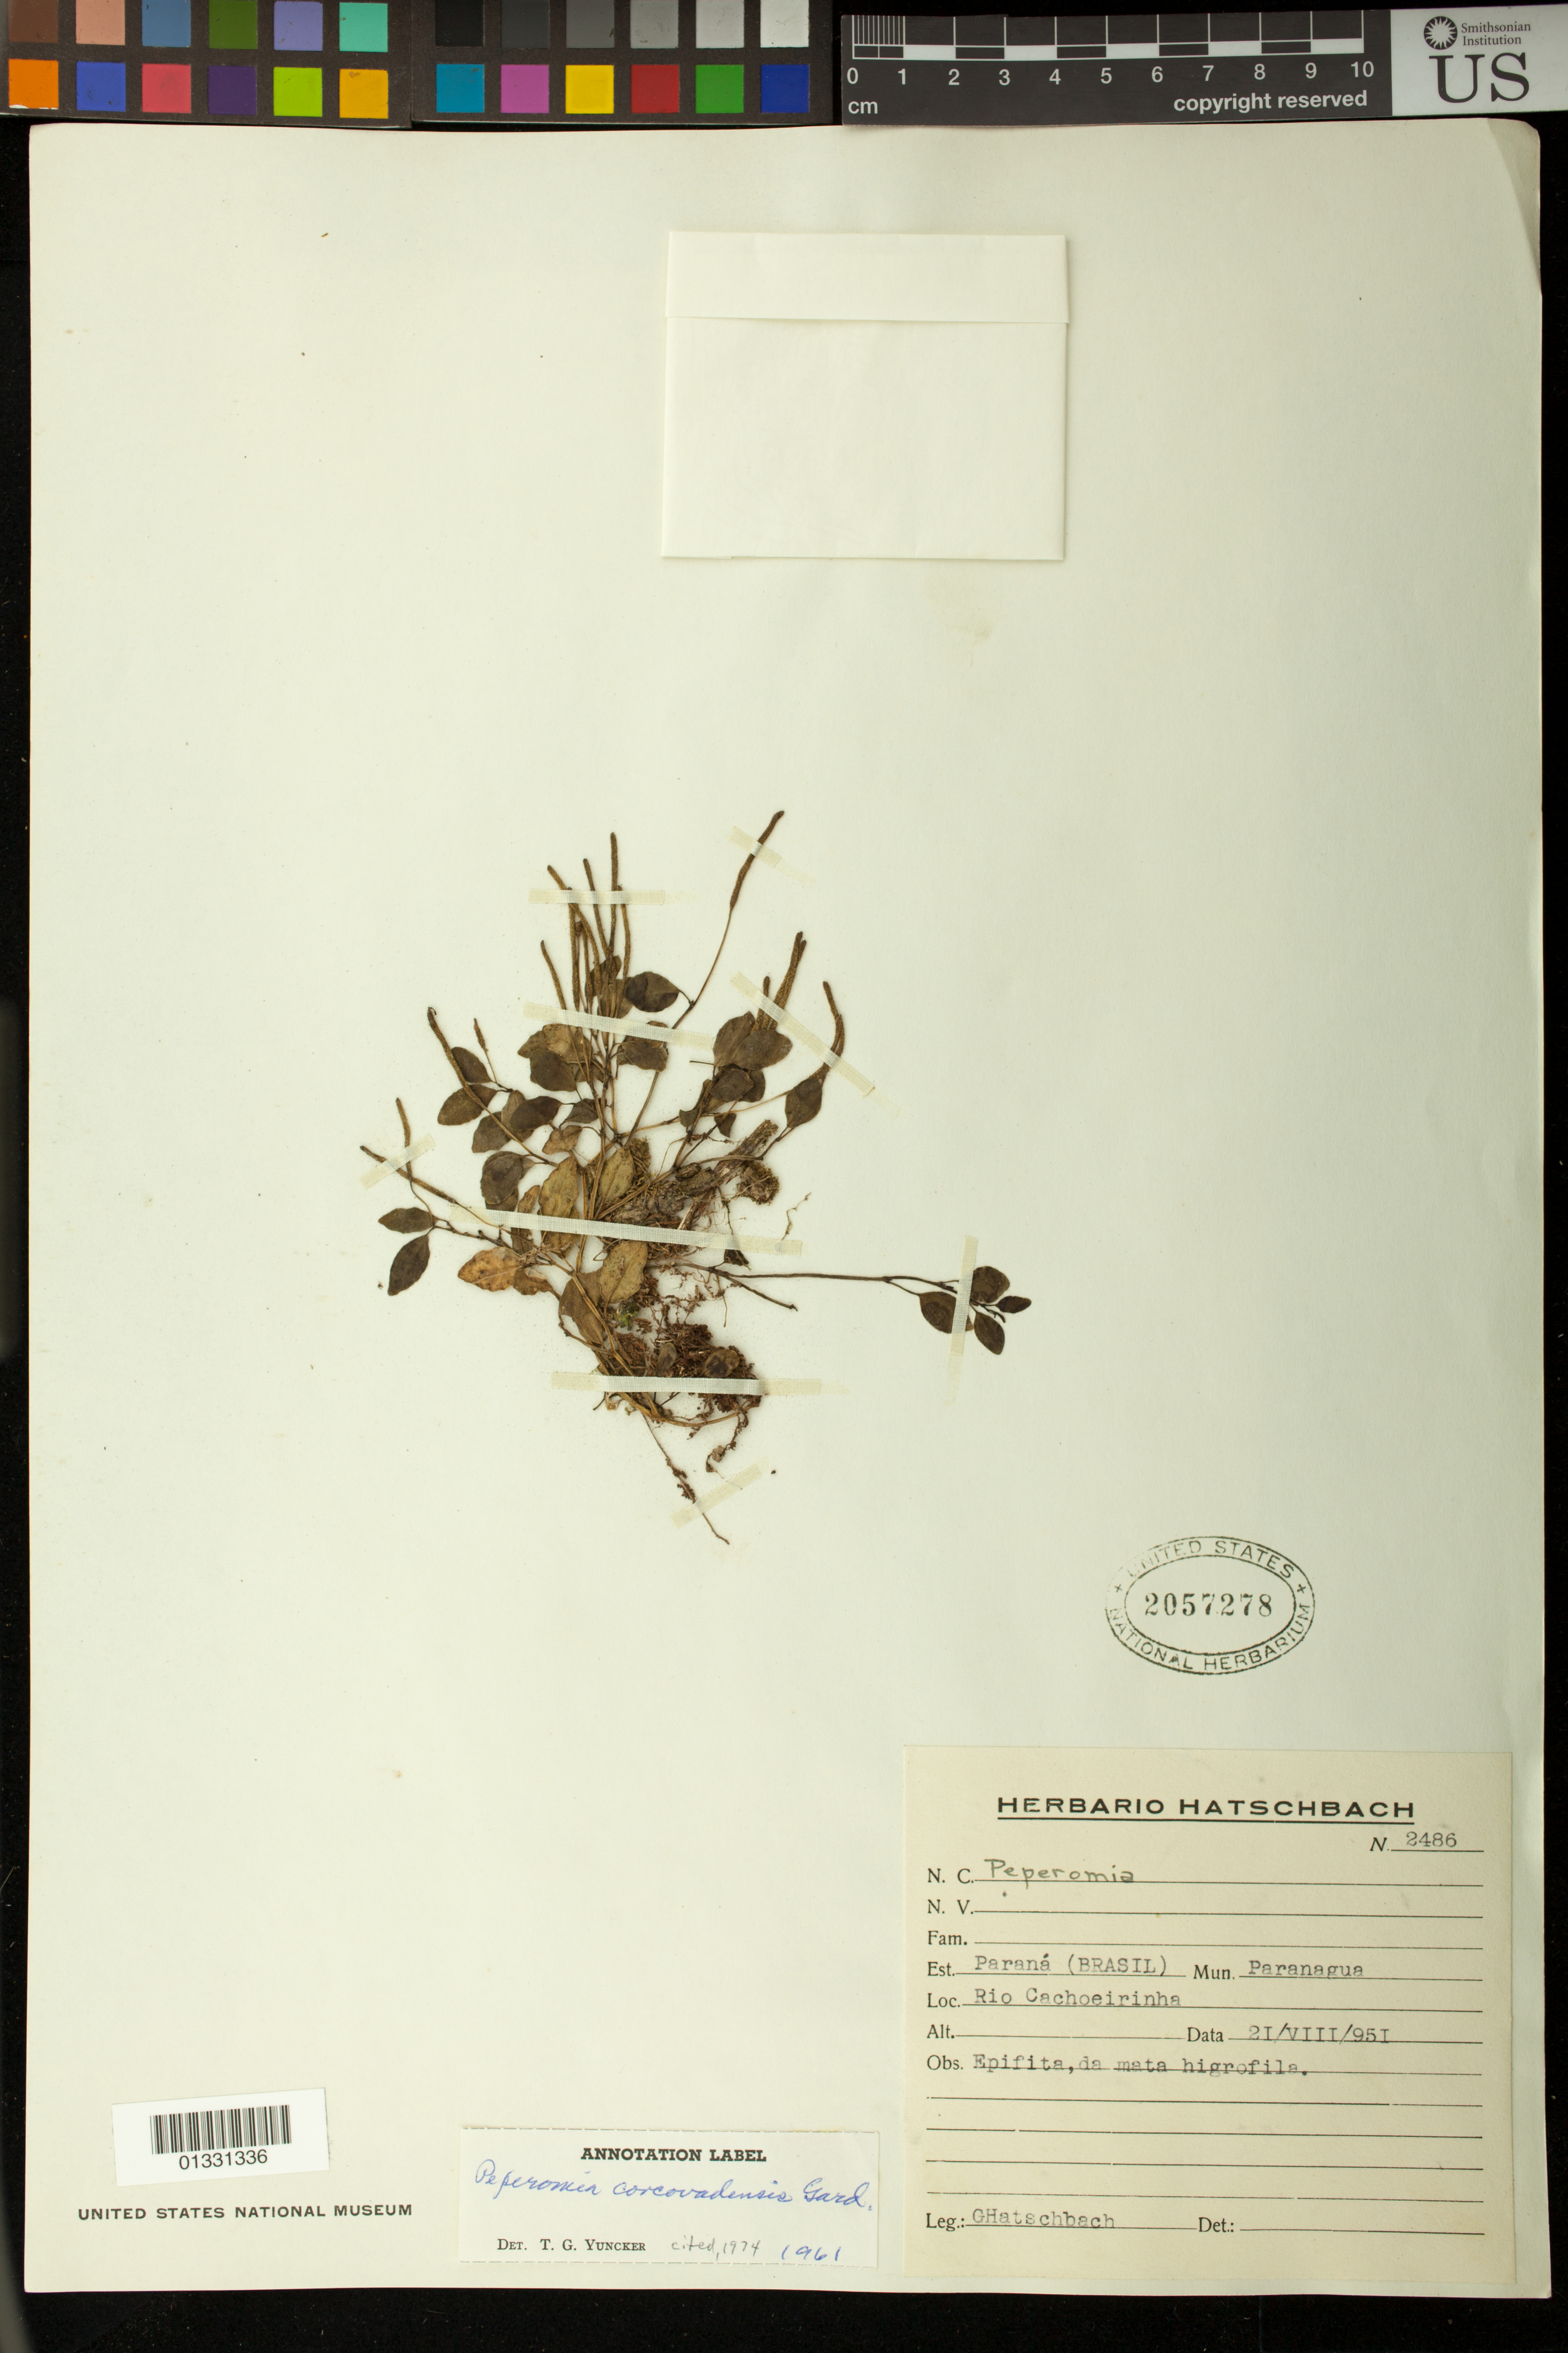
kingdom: Plantae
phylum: Tracheophyta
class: Magnoliopsida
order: Piperales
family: Piperaceae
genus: Peperomia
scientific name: Peperomia corcovadensis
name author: Gardner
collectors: G. Hatschbach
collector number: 2486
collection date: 1951-08-21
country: Brazil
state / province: Paraná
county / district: Paranaguá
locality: Rio Cachoeirinha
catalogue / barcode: US 2057278